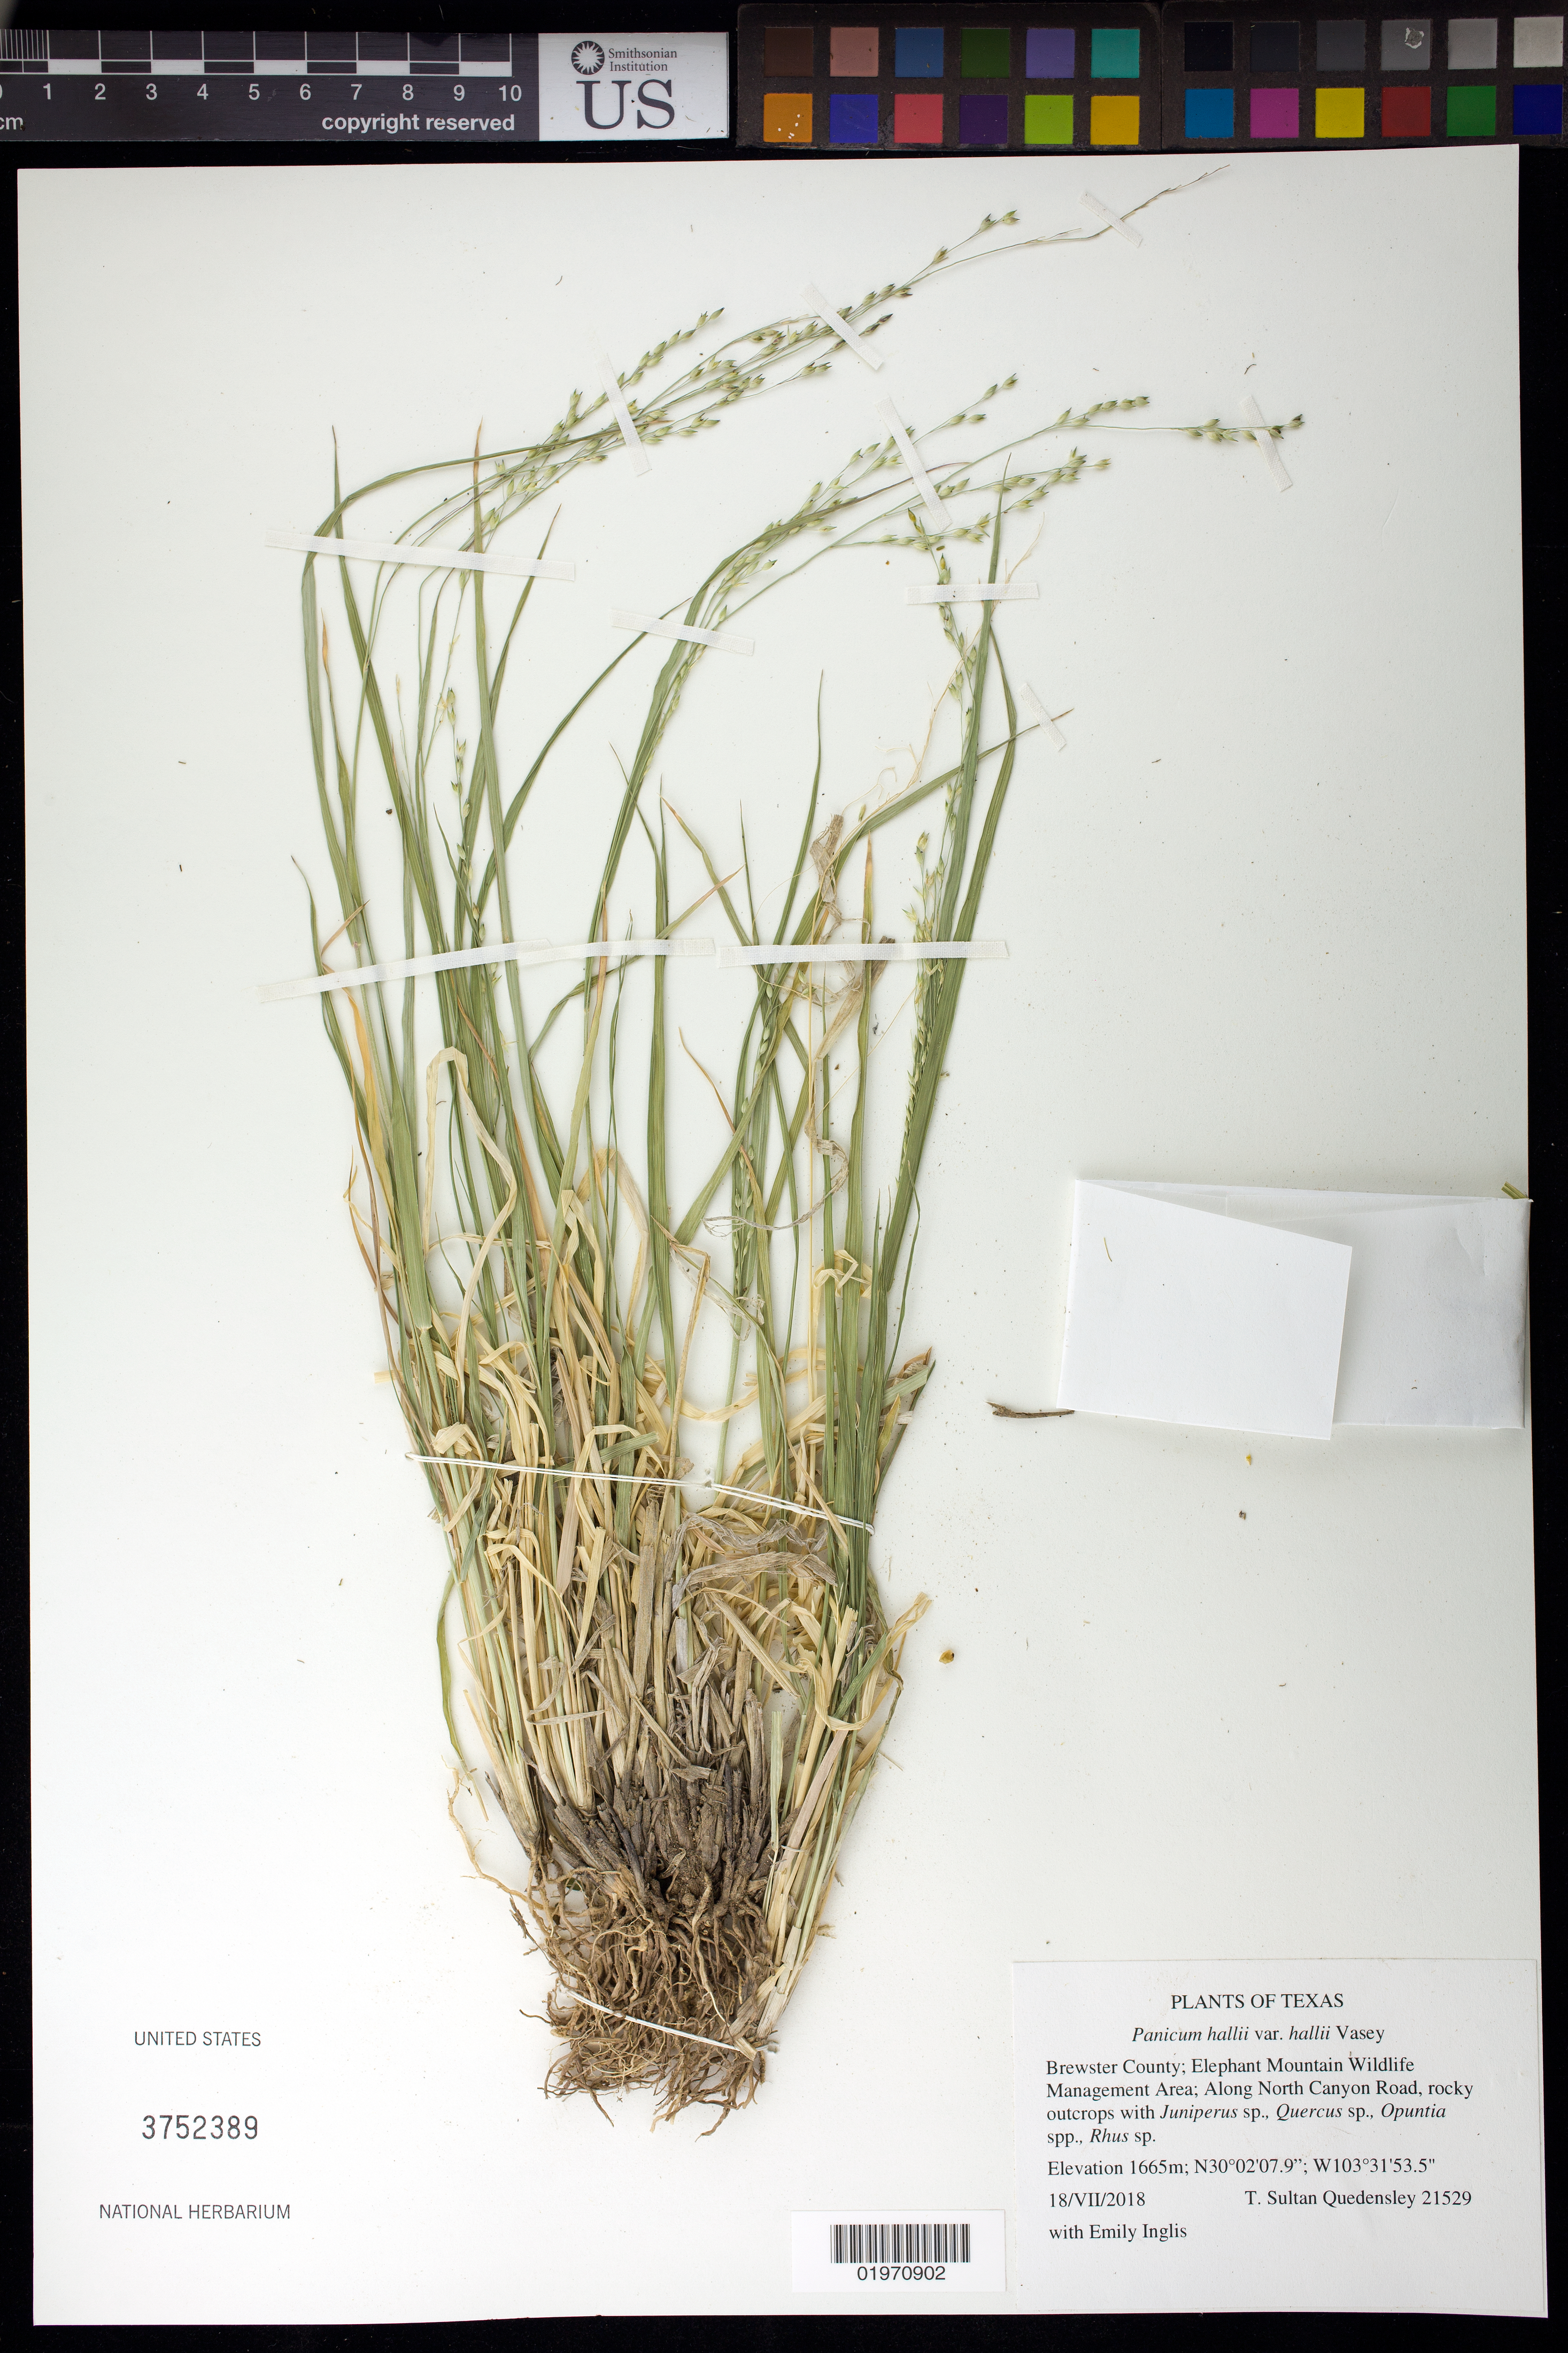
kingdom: Plantae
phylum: Tracheophyta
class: Liliopsida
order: Poales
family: Poaceae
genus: Panicum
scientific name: Panicum hallii var. hallii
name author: Vasey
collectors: T. S. Quedensley & E. Inglis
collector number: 21529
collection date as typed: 18 Jul 2018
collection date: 2018-07-18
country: United States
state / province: Texas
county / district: Brewster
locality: Elephant Mountain Wildlife Management Area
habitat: Along North Canyon Road, rocky outcrops with Juniperus sp., Quercus sp., Opuntia spp., Rhus sp.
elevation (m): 1665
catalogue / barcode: US 3752389